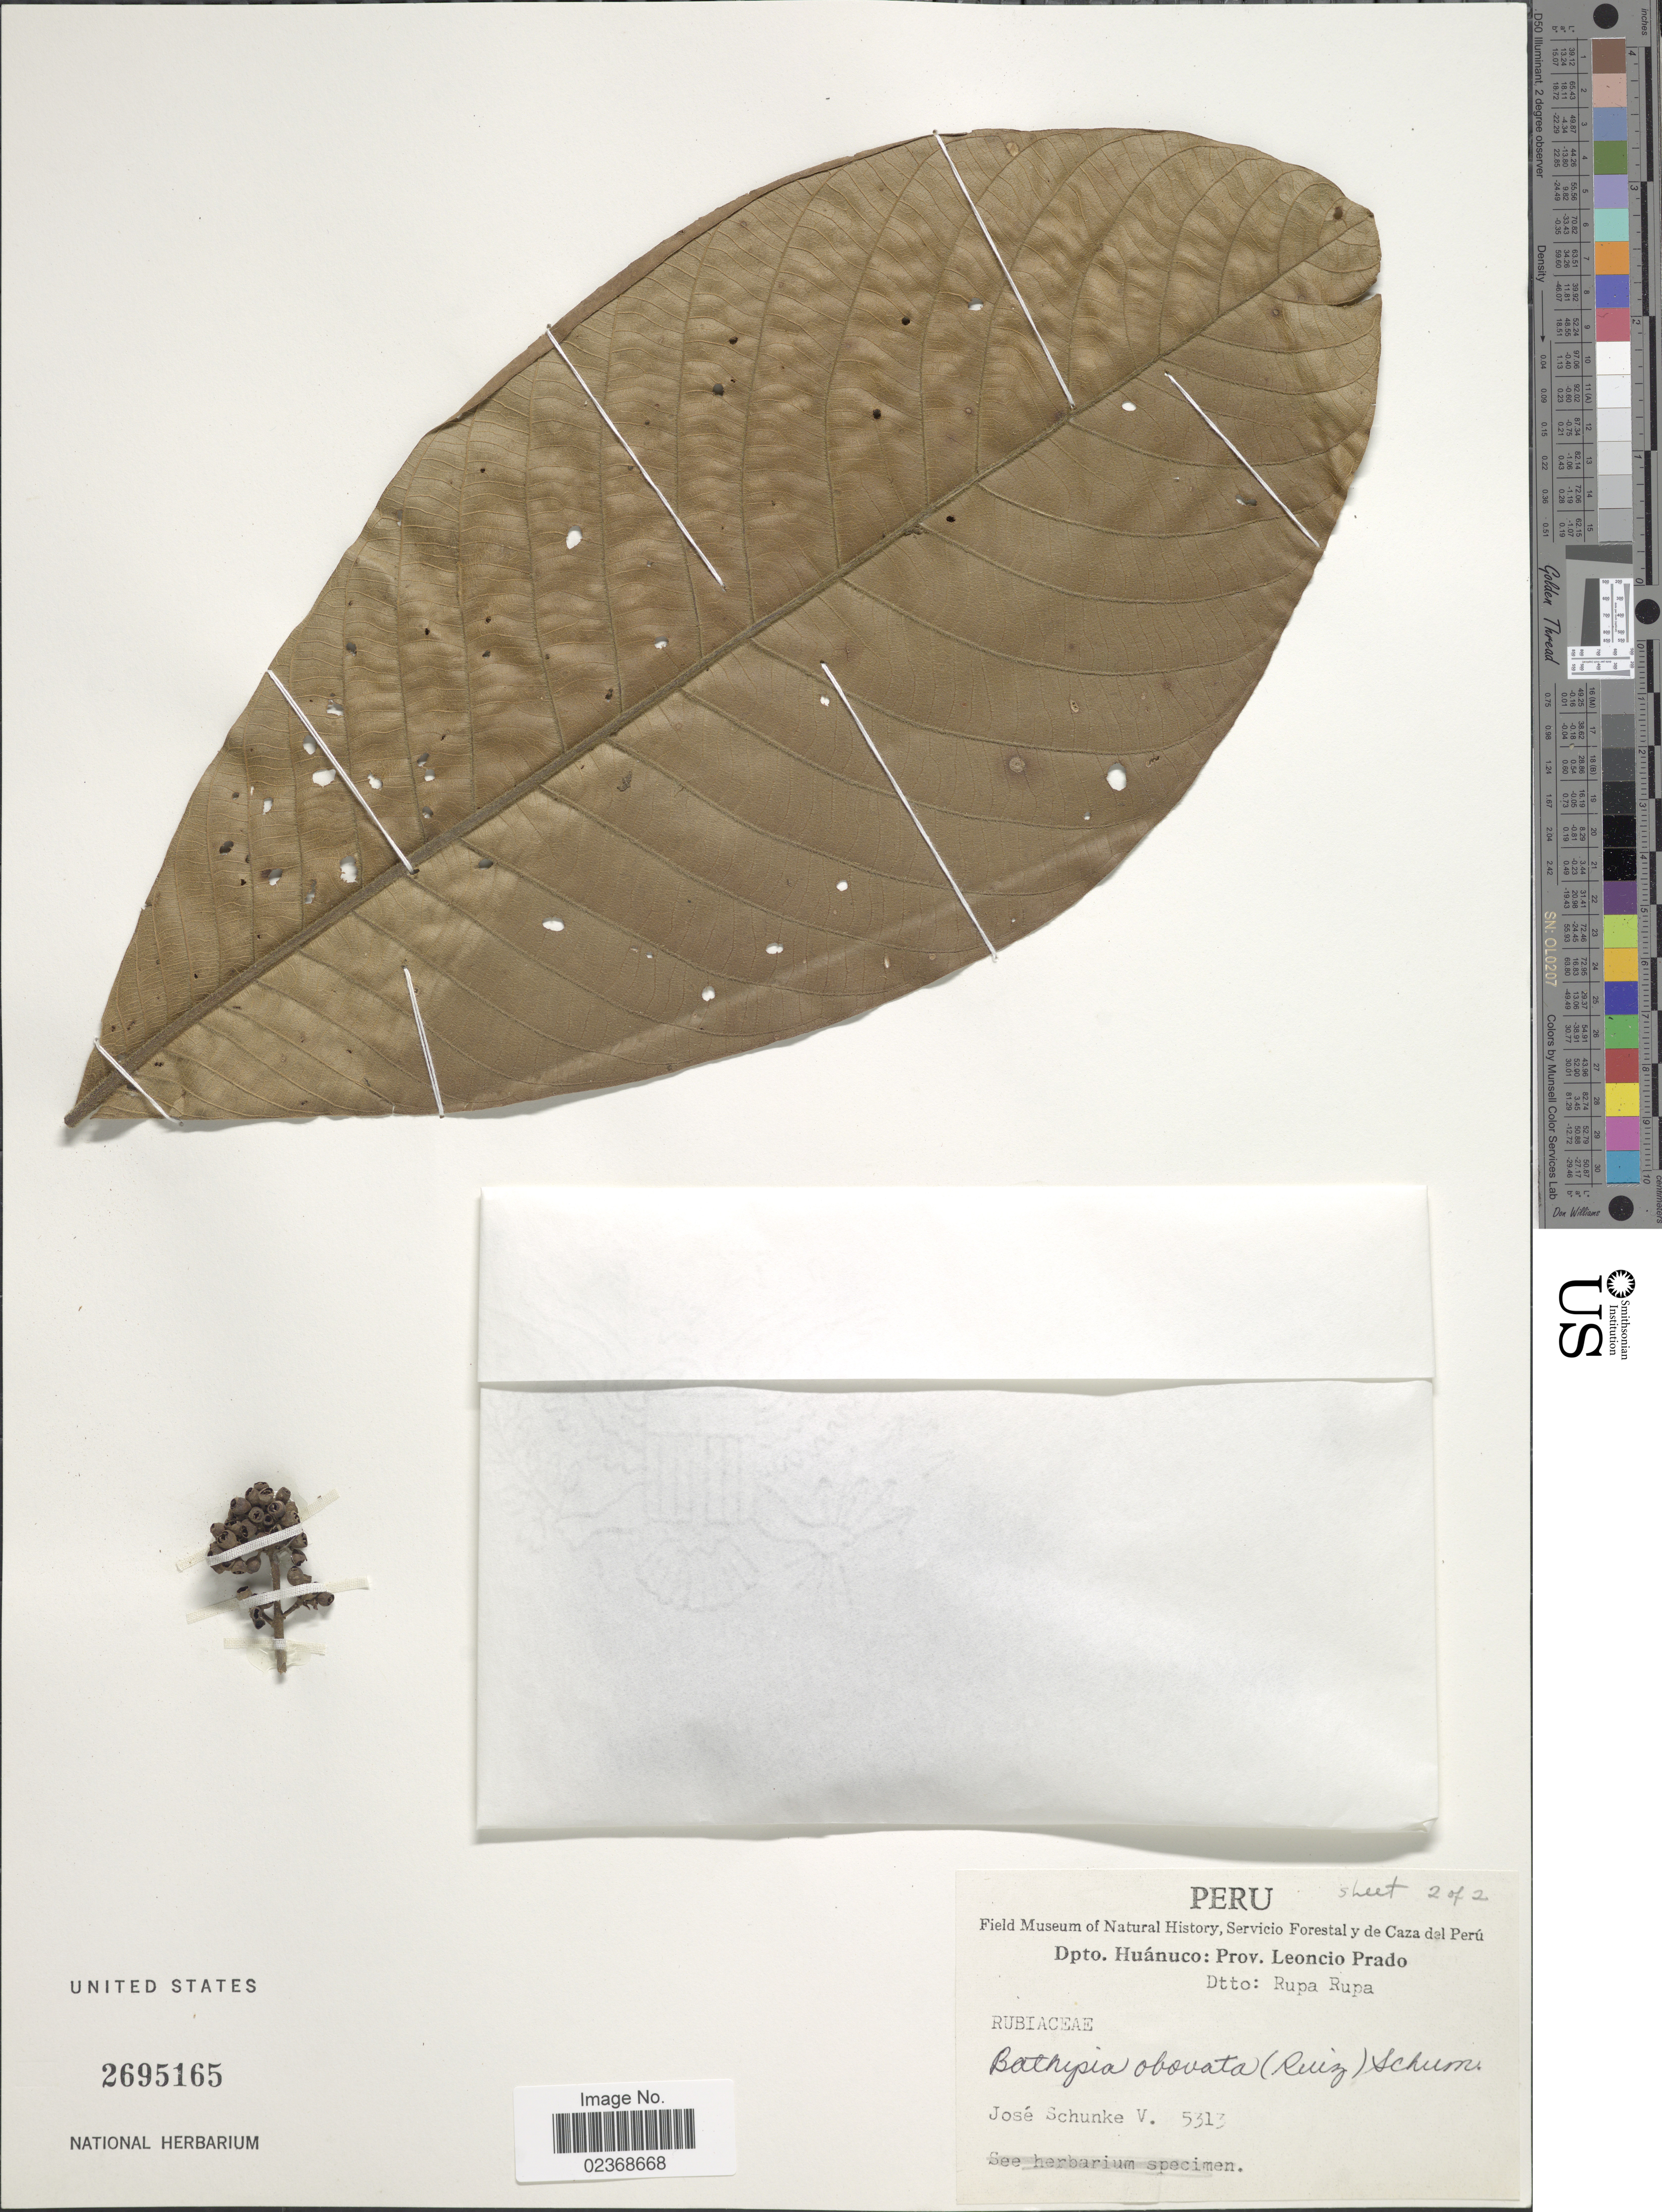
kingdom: Plantae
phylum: Tracheophyta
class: Magnoliopsida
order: Gentianales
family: Rubiaceae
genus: Schizocalyx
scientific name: Schizocalyx obovatus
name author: (K. Schum. ex Standl.) Kainul. & B. Bremer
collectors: J. Schunke Vigo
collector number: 5313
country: Peru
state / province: Huánuco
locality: Prov. Leoncio Prado Dtto. Rupa Rupa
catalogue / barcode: US 2695165